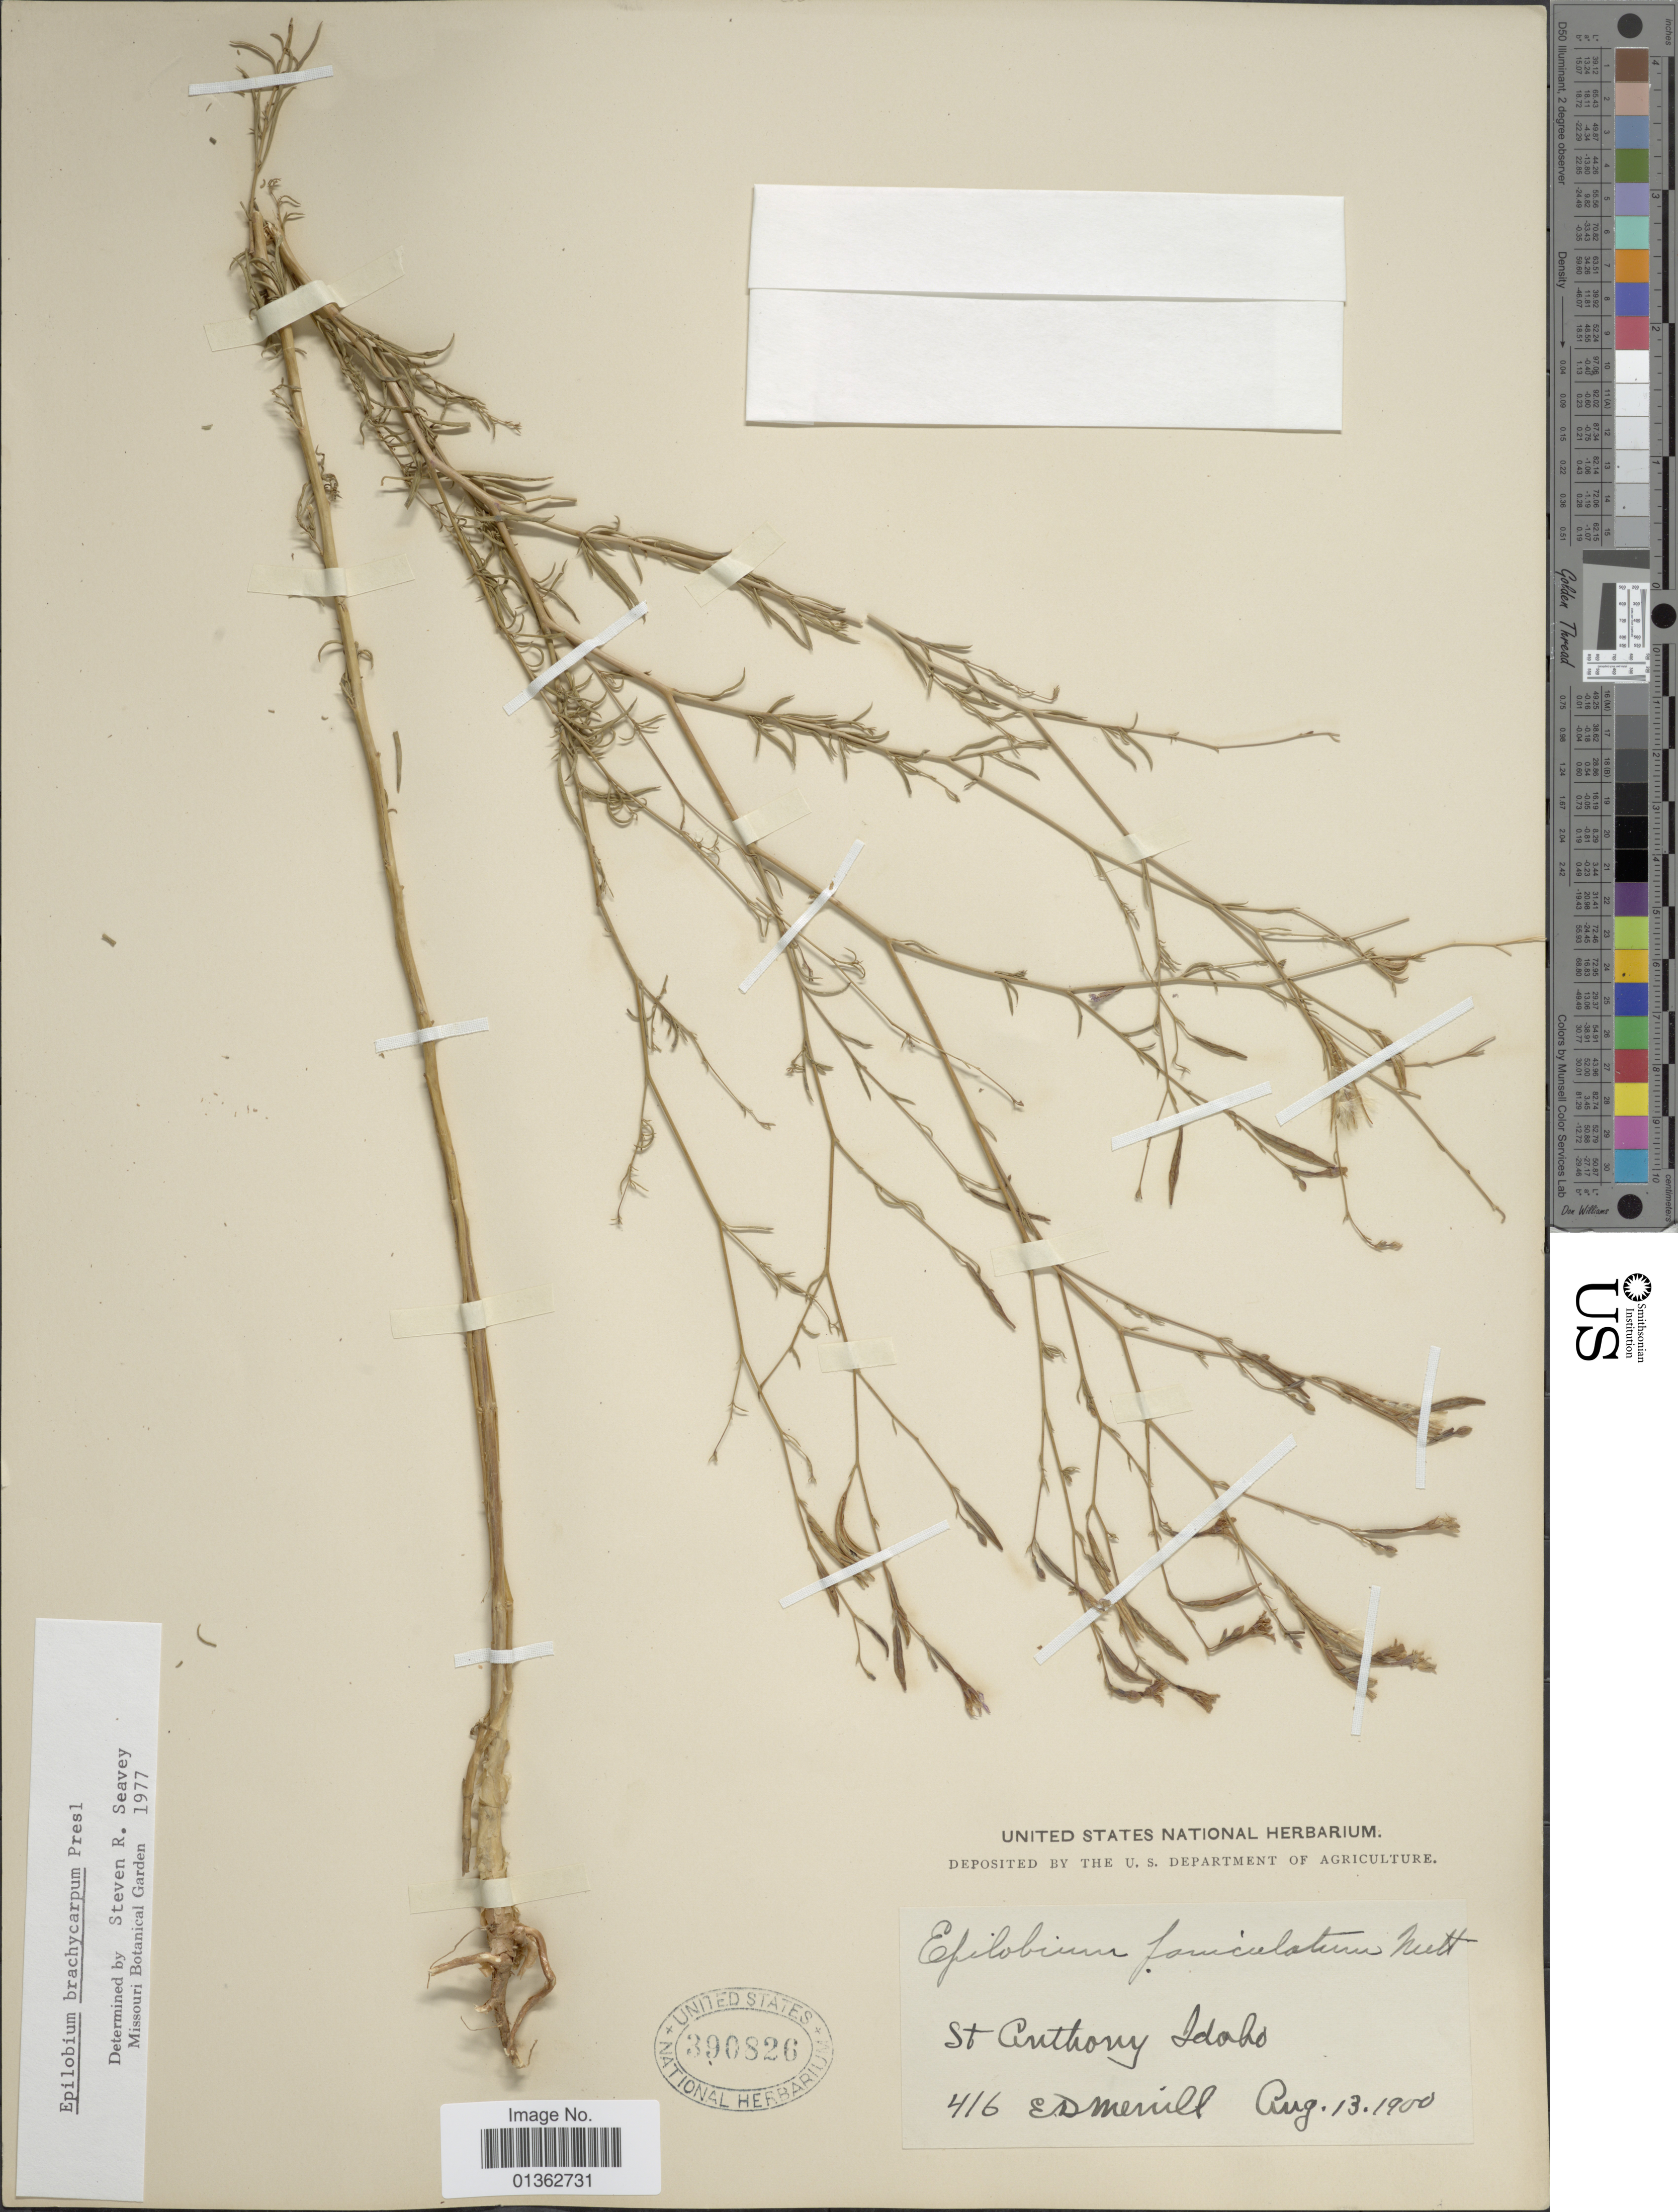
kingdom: Plantae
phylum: Tracheophyta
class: Magnoliopsida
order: Myrtales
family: Onagraceae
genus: Epilobium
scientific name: Epilobium brachycarpum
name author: C. Presl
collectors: E. D. Merrill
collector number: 416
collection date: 1900-08-13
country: United States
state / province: Idaho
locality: St. Anthony.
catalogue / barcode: US 390826